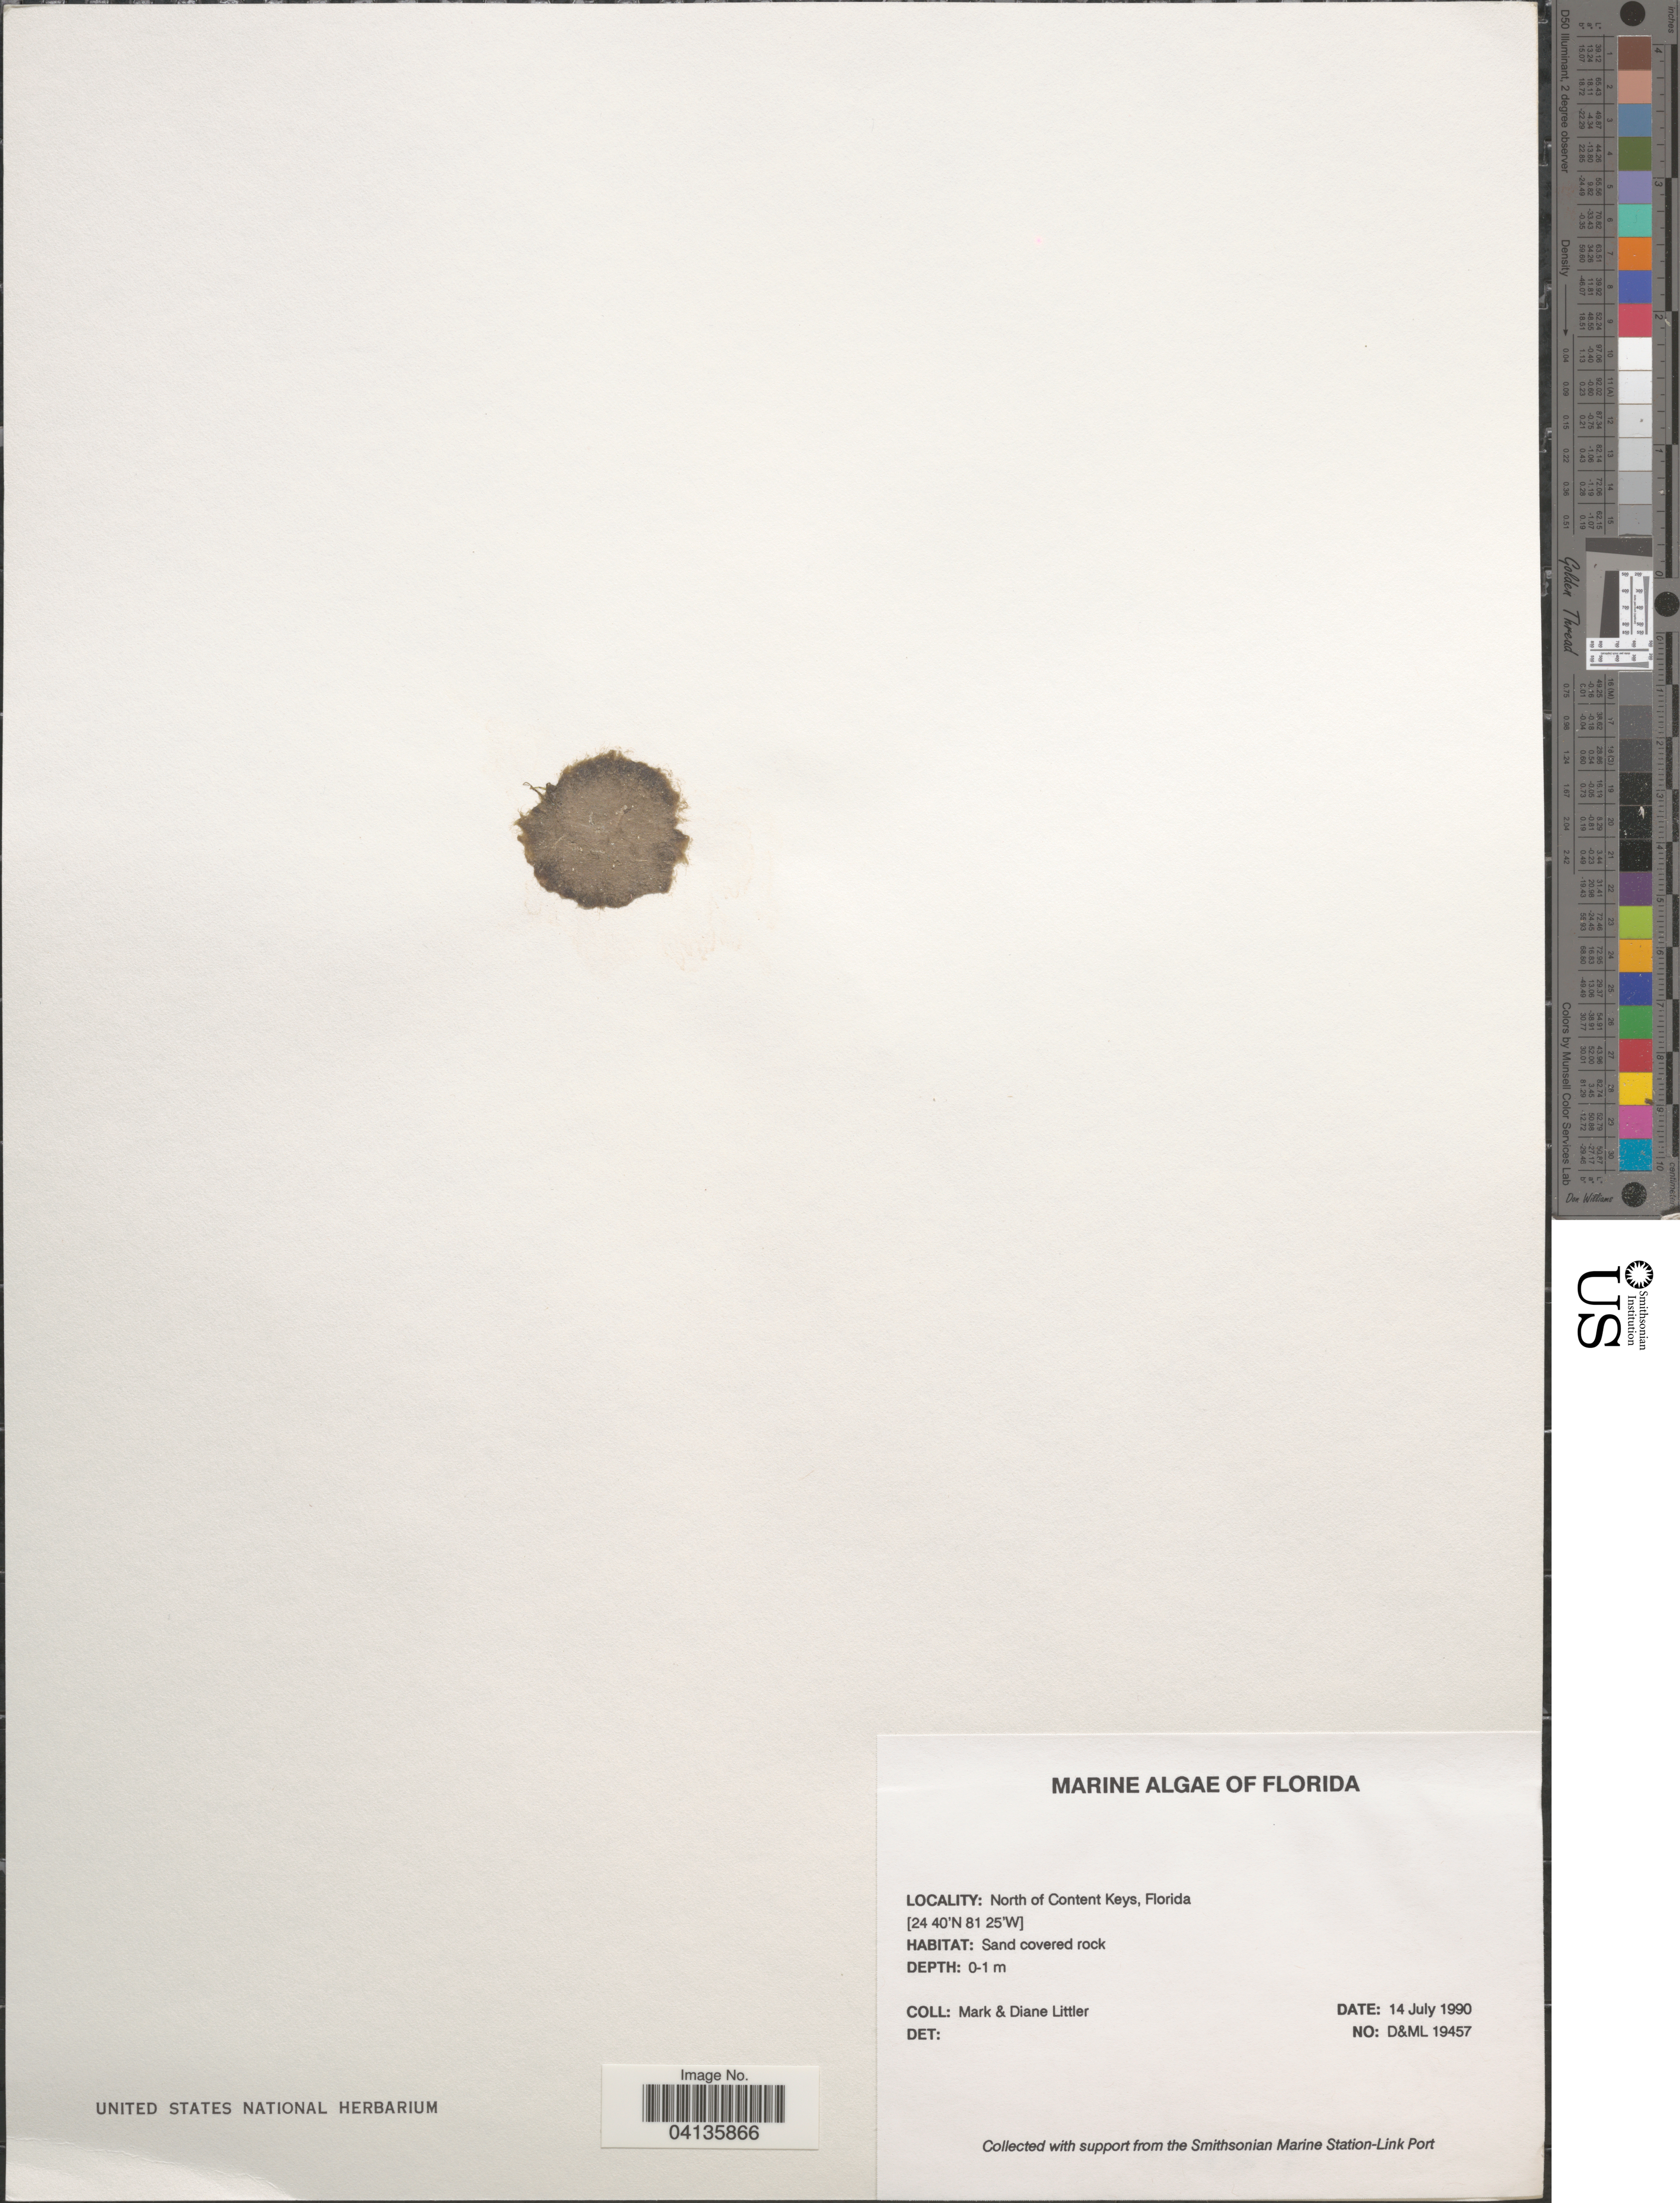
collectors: M. Littler & D. S. Littler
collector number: D&ML 19457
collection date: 1990-07-14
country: United States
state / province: Florida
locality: North of Content Keys.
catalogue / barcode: US 238764